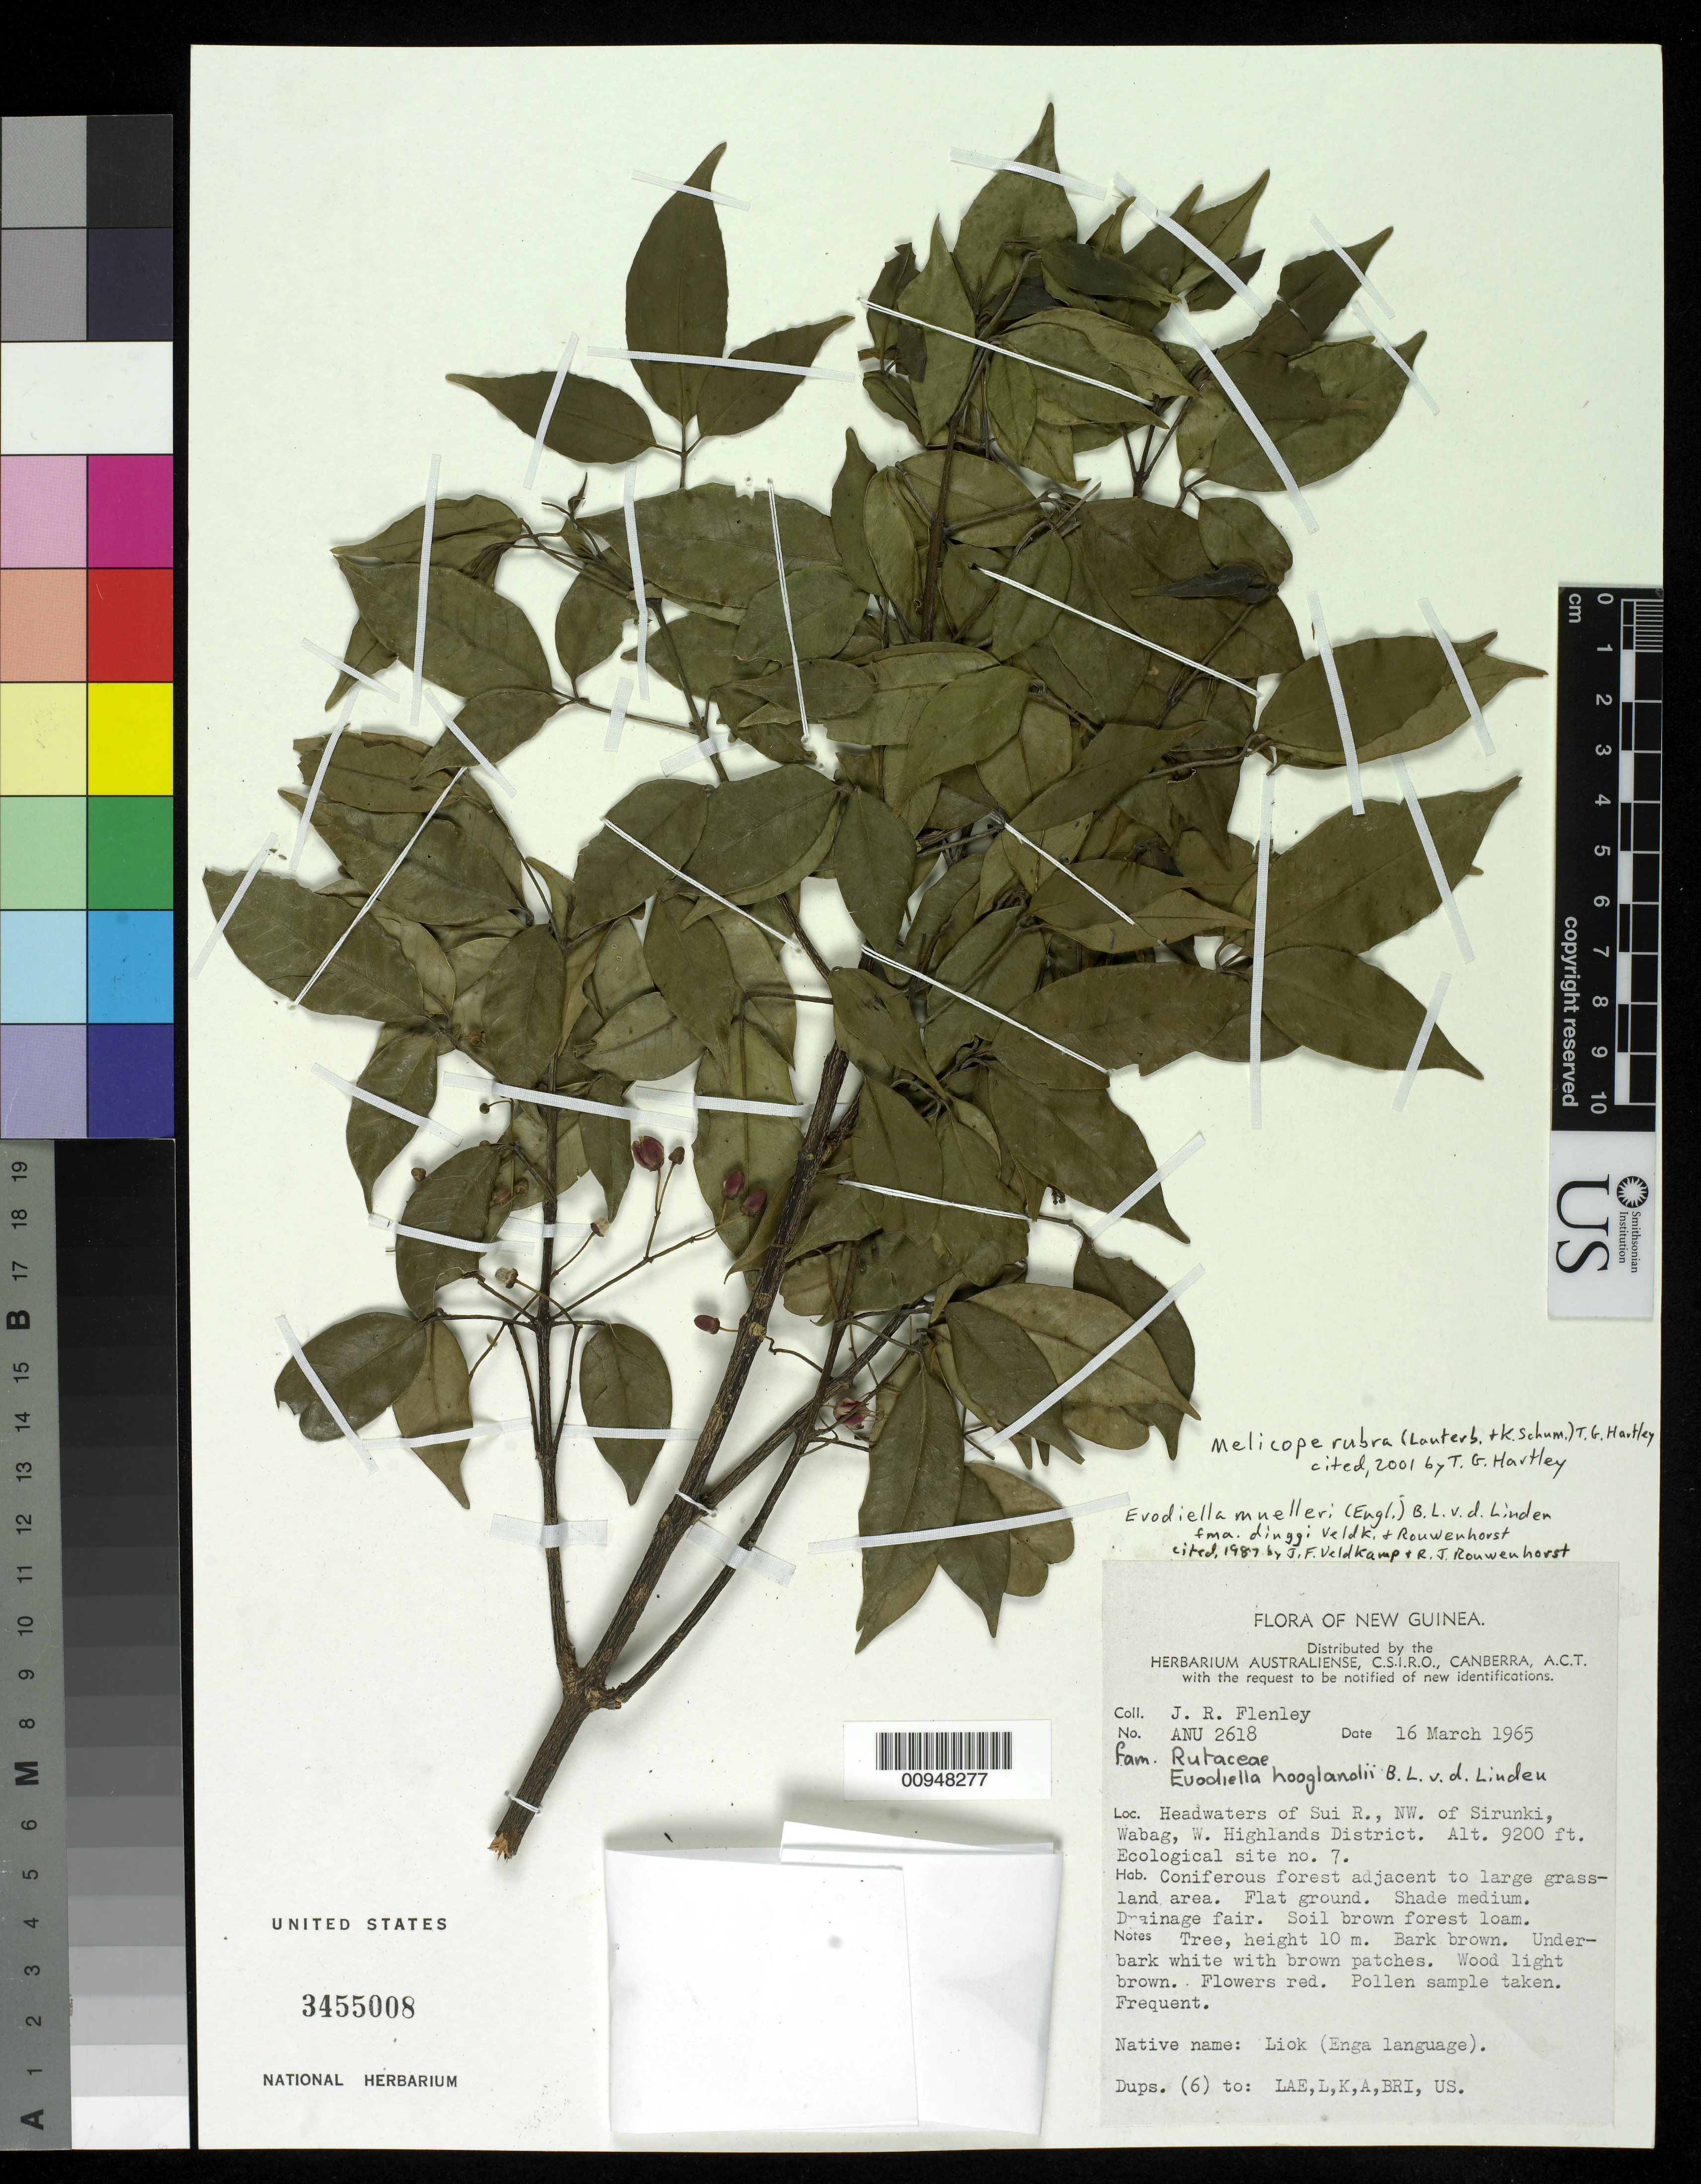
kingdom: Plantae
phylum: Tracheophyta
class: Magnoliopsida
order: Sapindales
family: Rutaceae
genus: Melicope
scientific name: Melicope rubra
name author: (Lauterb. & K. Schum.) T.G. Hartley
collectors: J. Flenley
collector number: ANU 2618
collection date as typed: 16 Mar 1965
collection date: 1965-03-16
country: Papua New Guinea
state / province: Enga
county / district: Wabag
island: New Guinea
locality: Headwaters of Sui River, NW of Sirunki. Ecological site no. 7.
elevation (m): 2804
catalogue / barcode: US 3455008